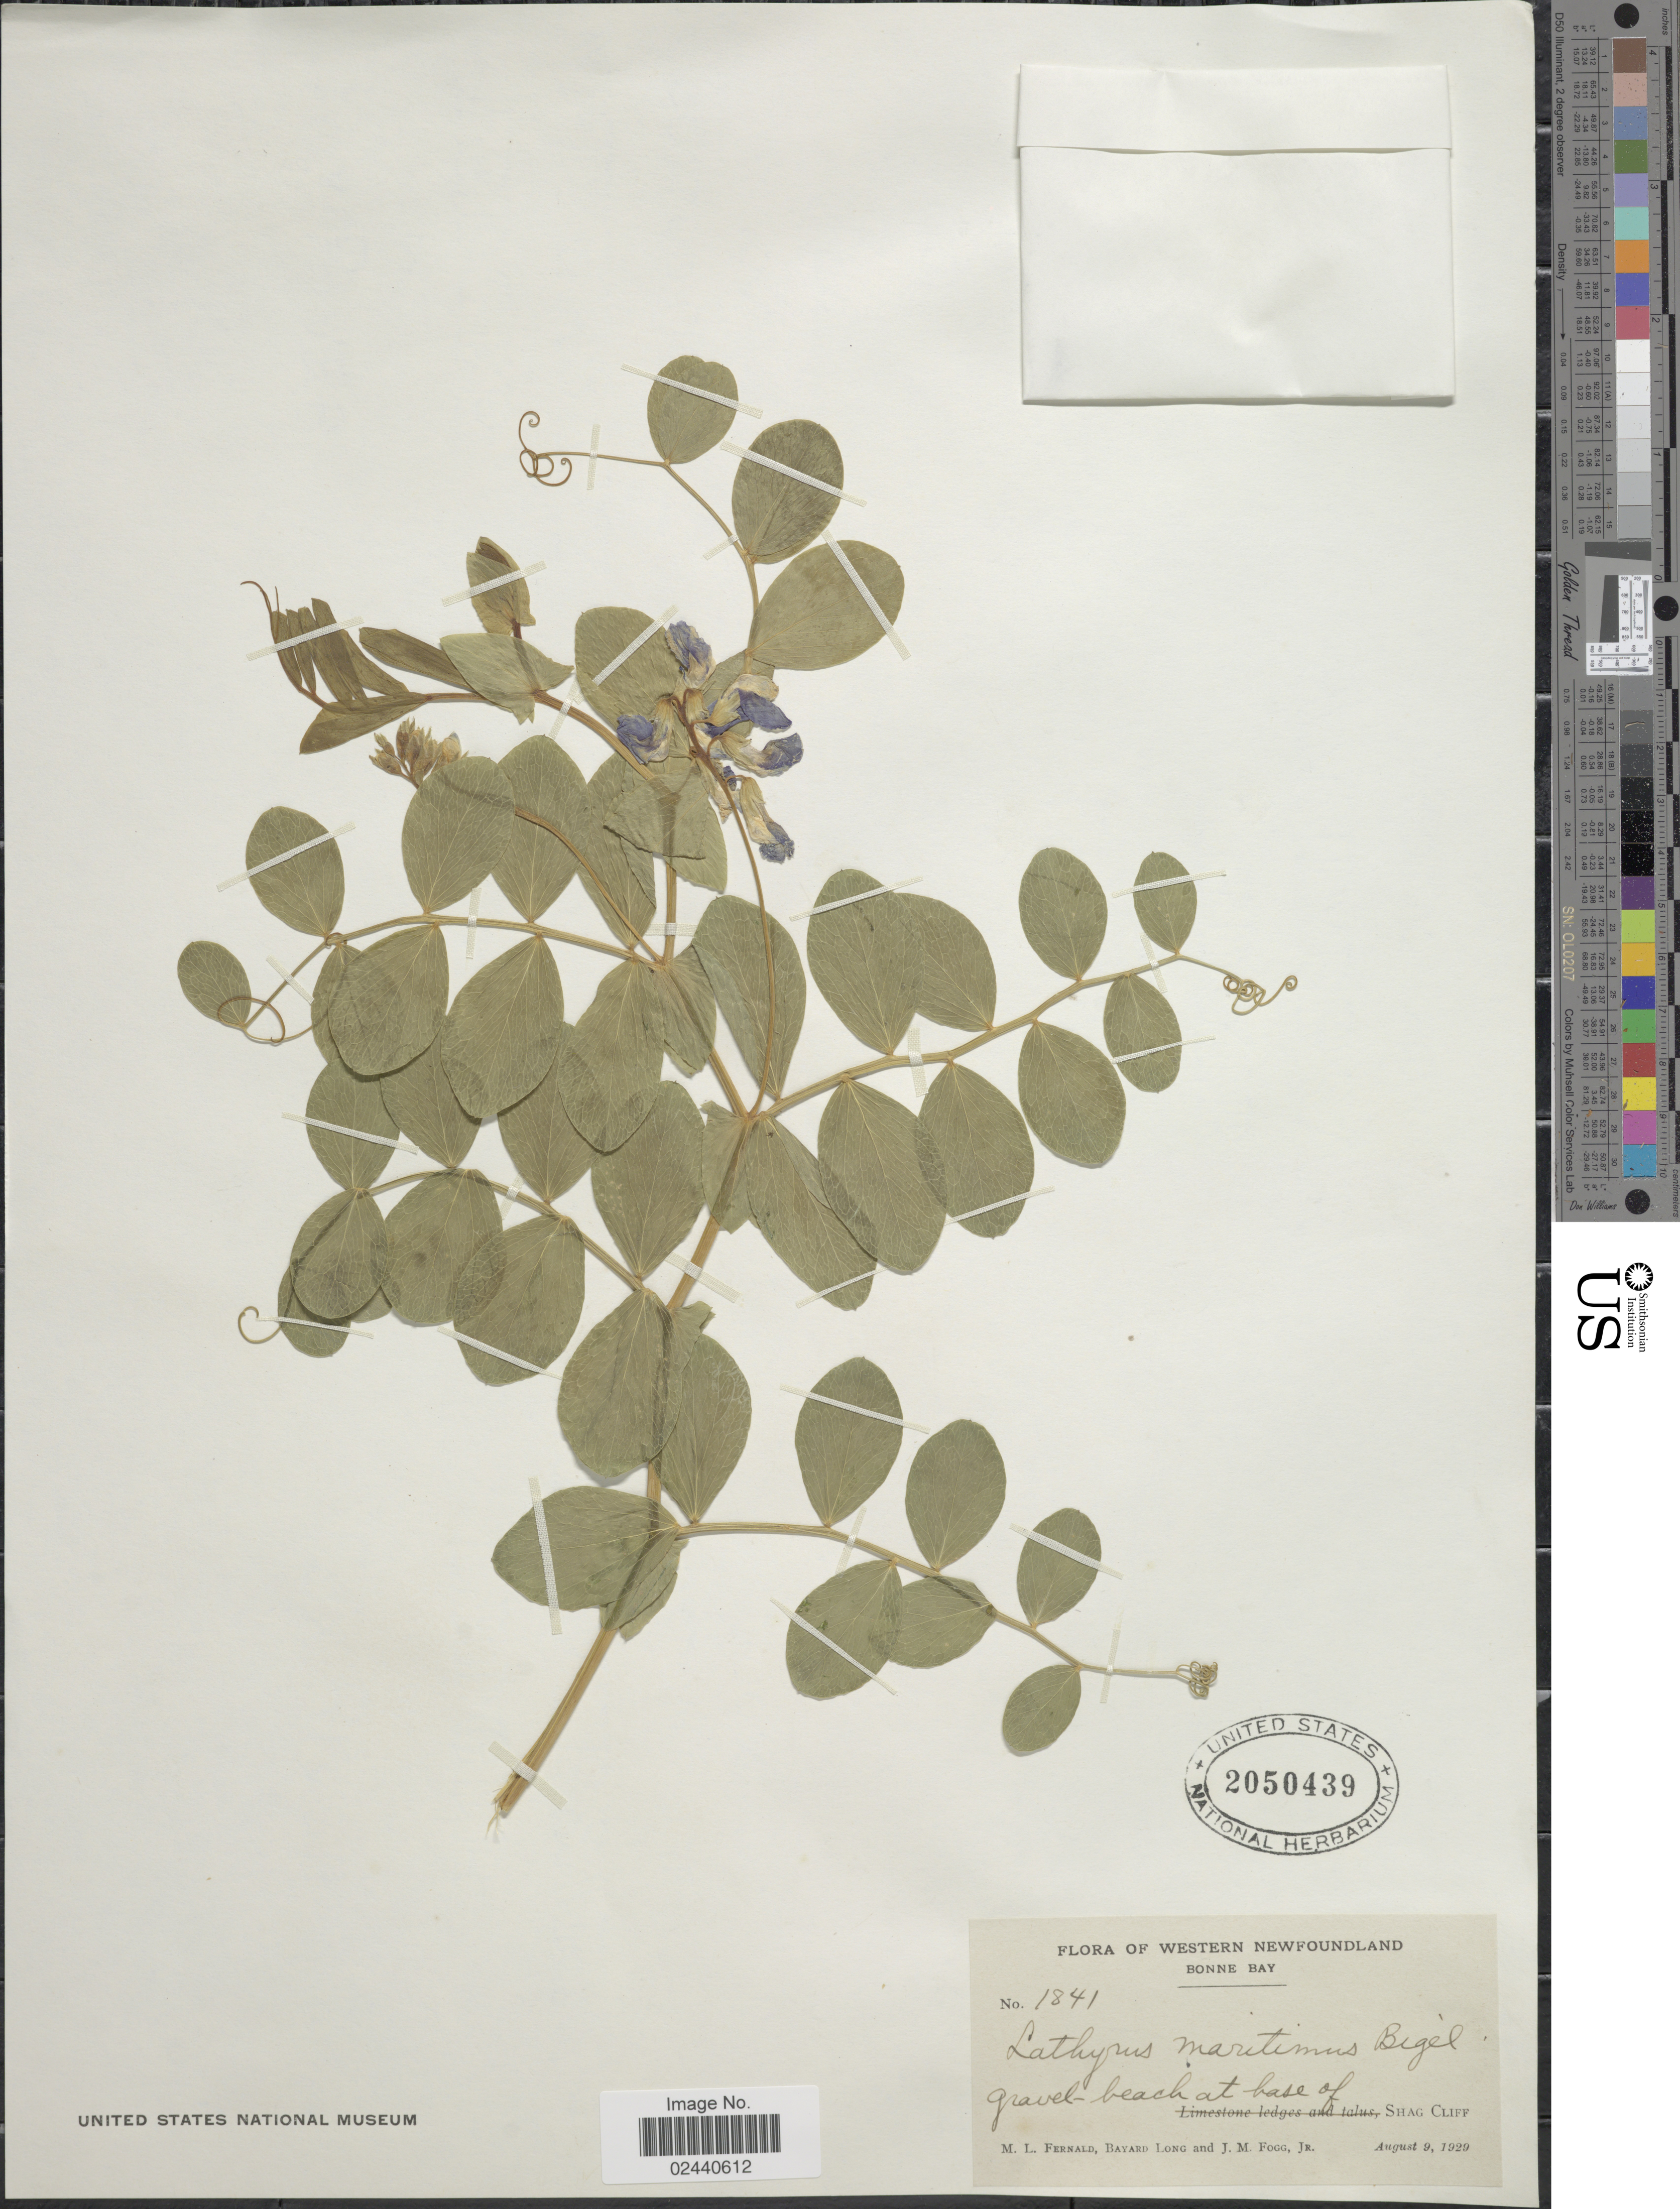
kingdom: Plantae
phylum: Tracheophyta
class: Magnoliopsida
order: Fabales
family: Fabaceae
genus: Lathyrus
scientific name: Lathyrus japonicus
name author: Willd.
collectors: M. L. Fernald, B. Long & J. Fogg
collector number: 1841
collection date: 1929-08-09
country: Canada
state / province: Newfoundland and Labrador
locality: Western Newfoundland, Bonne Bay, Shag Cliff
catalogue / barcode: US 2050439